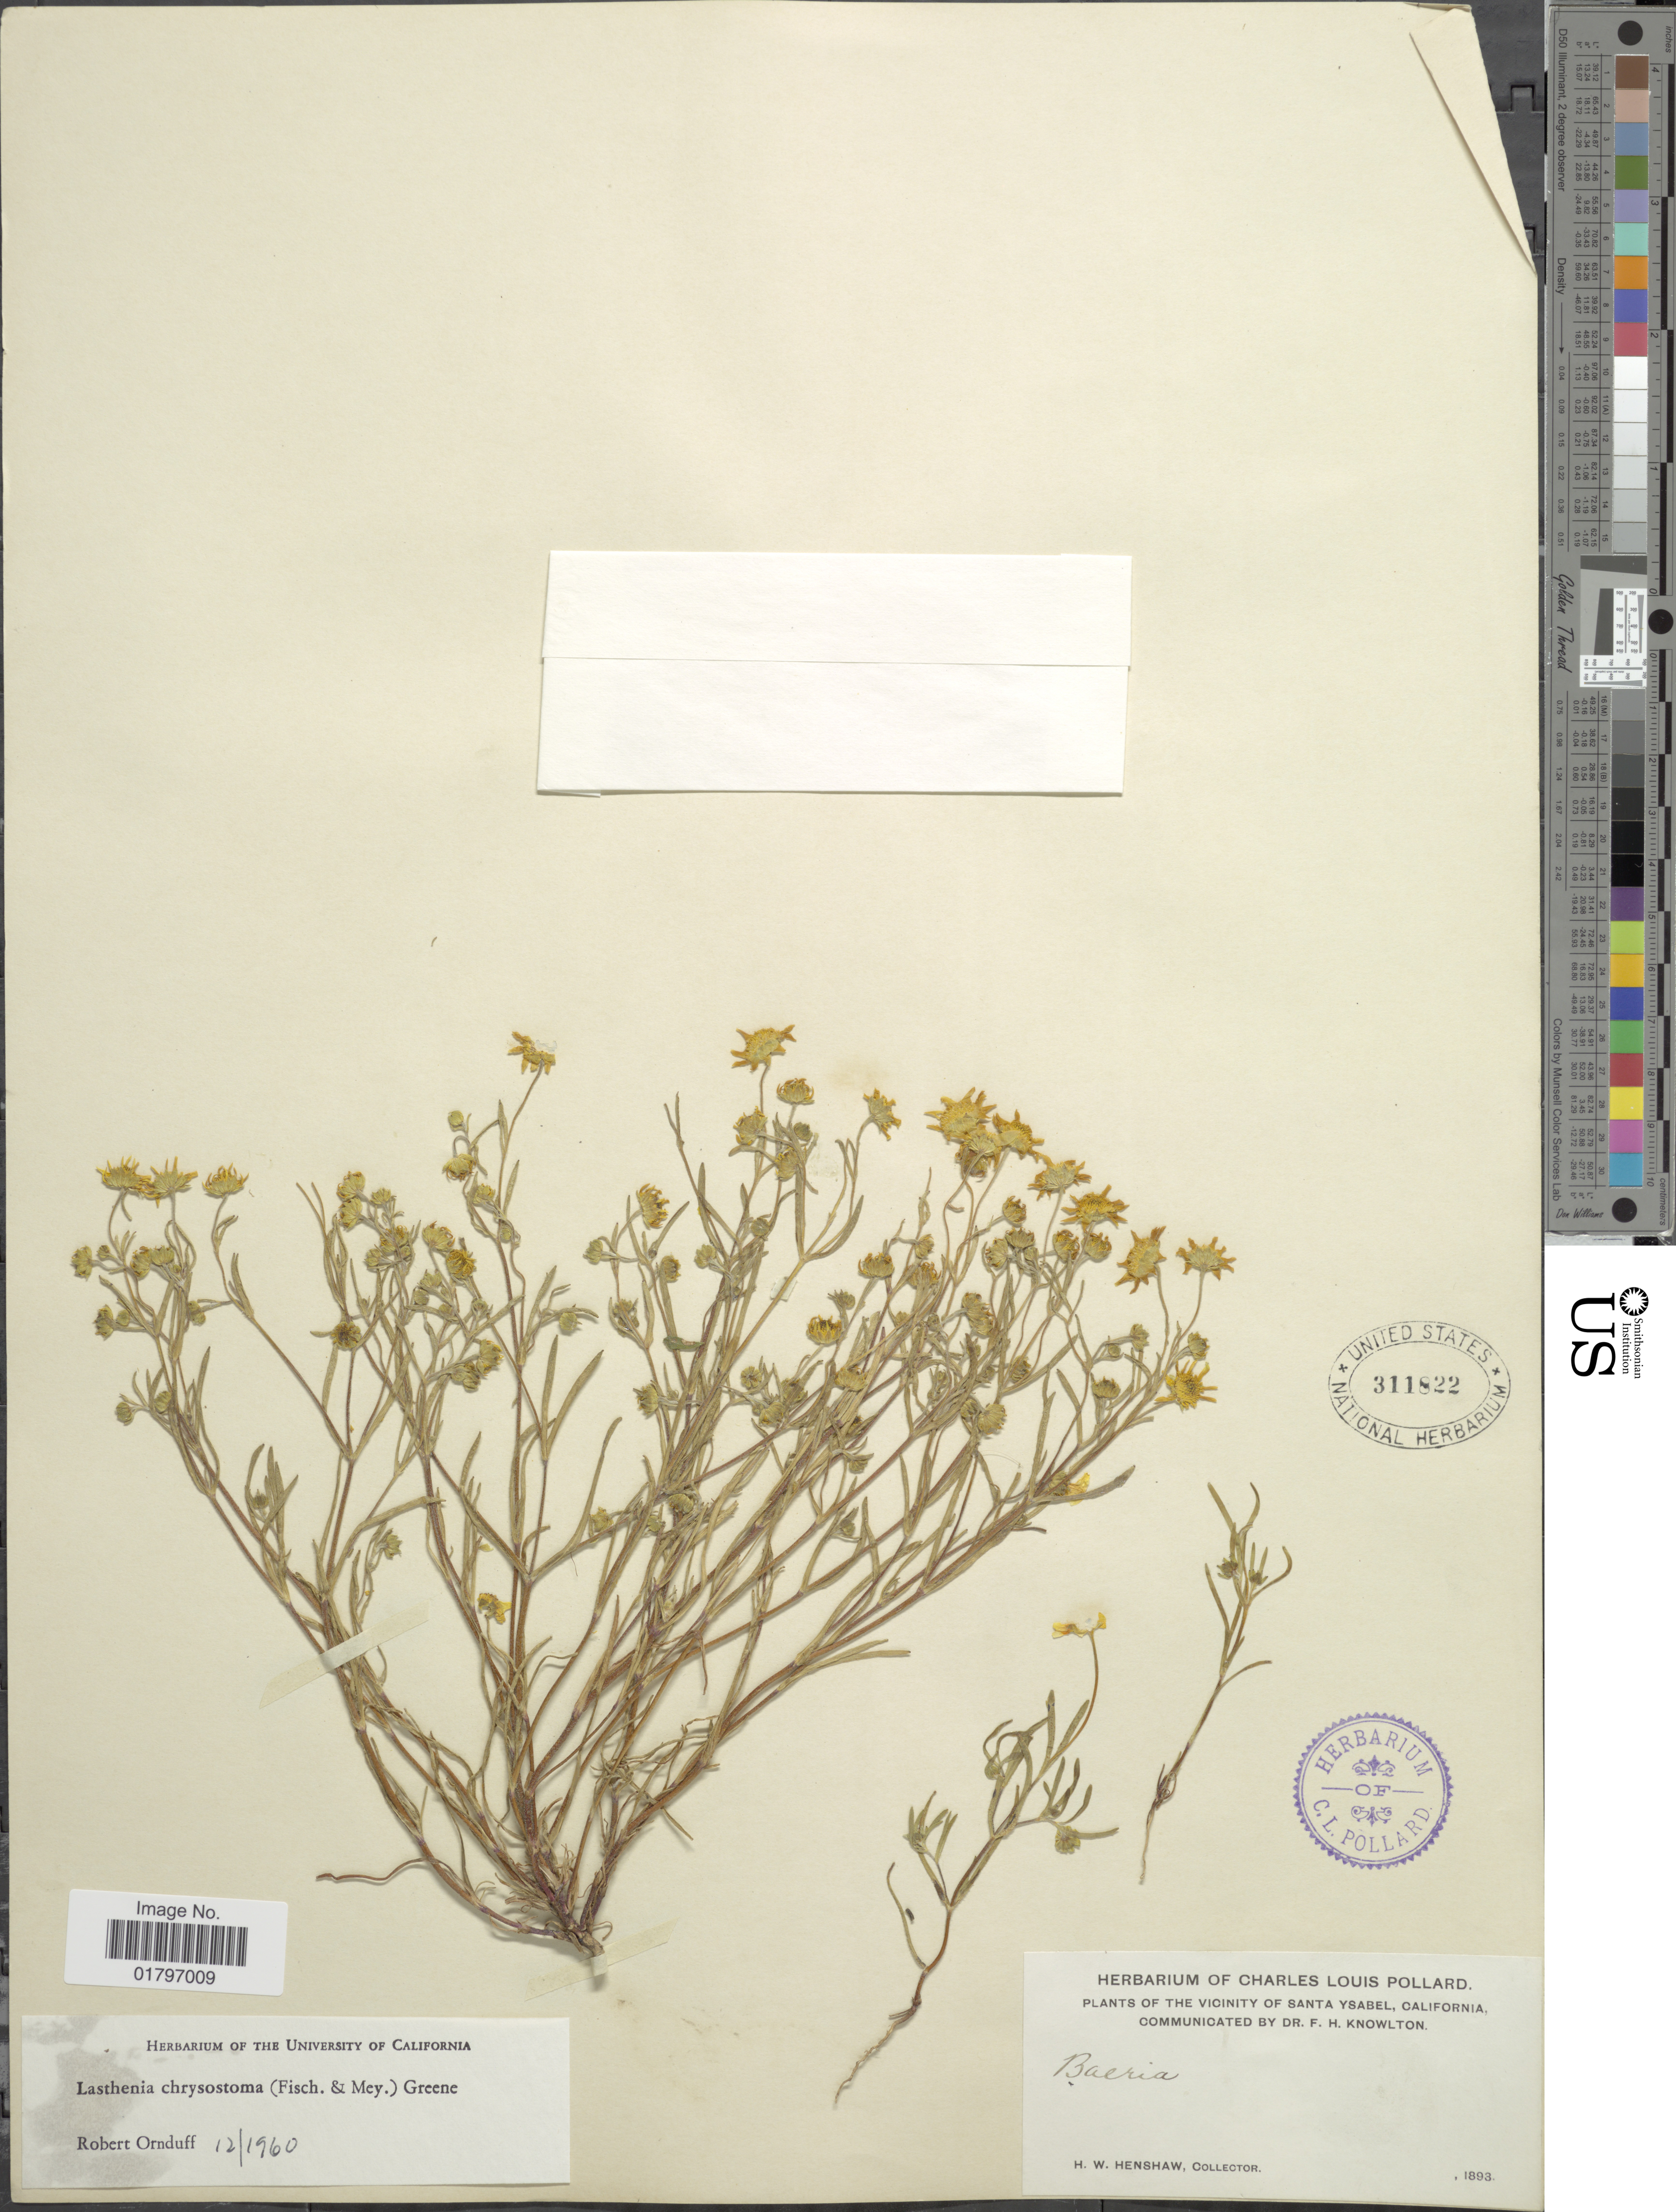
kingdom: Plantae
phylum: Tracheophyta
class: Magnoliopsida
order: Asterales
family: Asteraceae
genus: Lasthenia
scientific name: Lasthenia chrysostoma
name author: (Fisch. & C.A. Mey.) Greene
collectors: H. Henshaw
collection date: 1893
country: United States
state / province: California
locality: Vicinity of Santa Ysabel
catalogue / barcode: US 311822